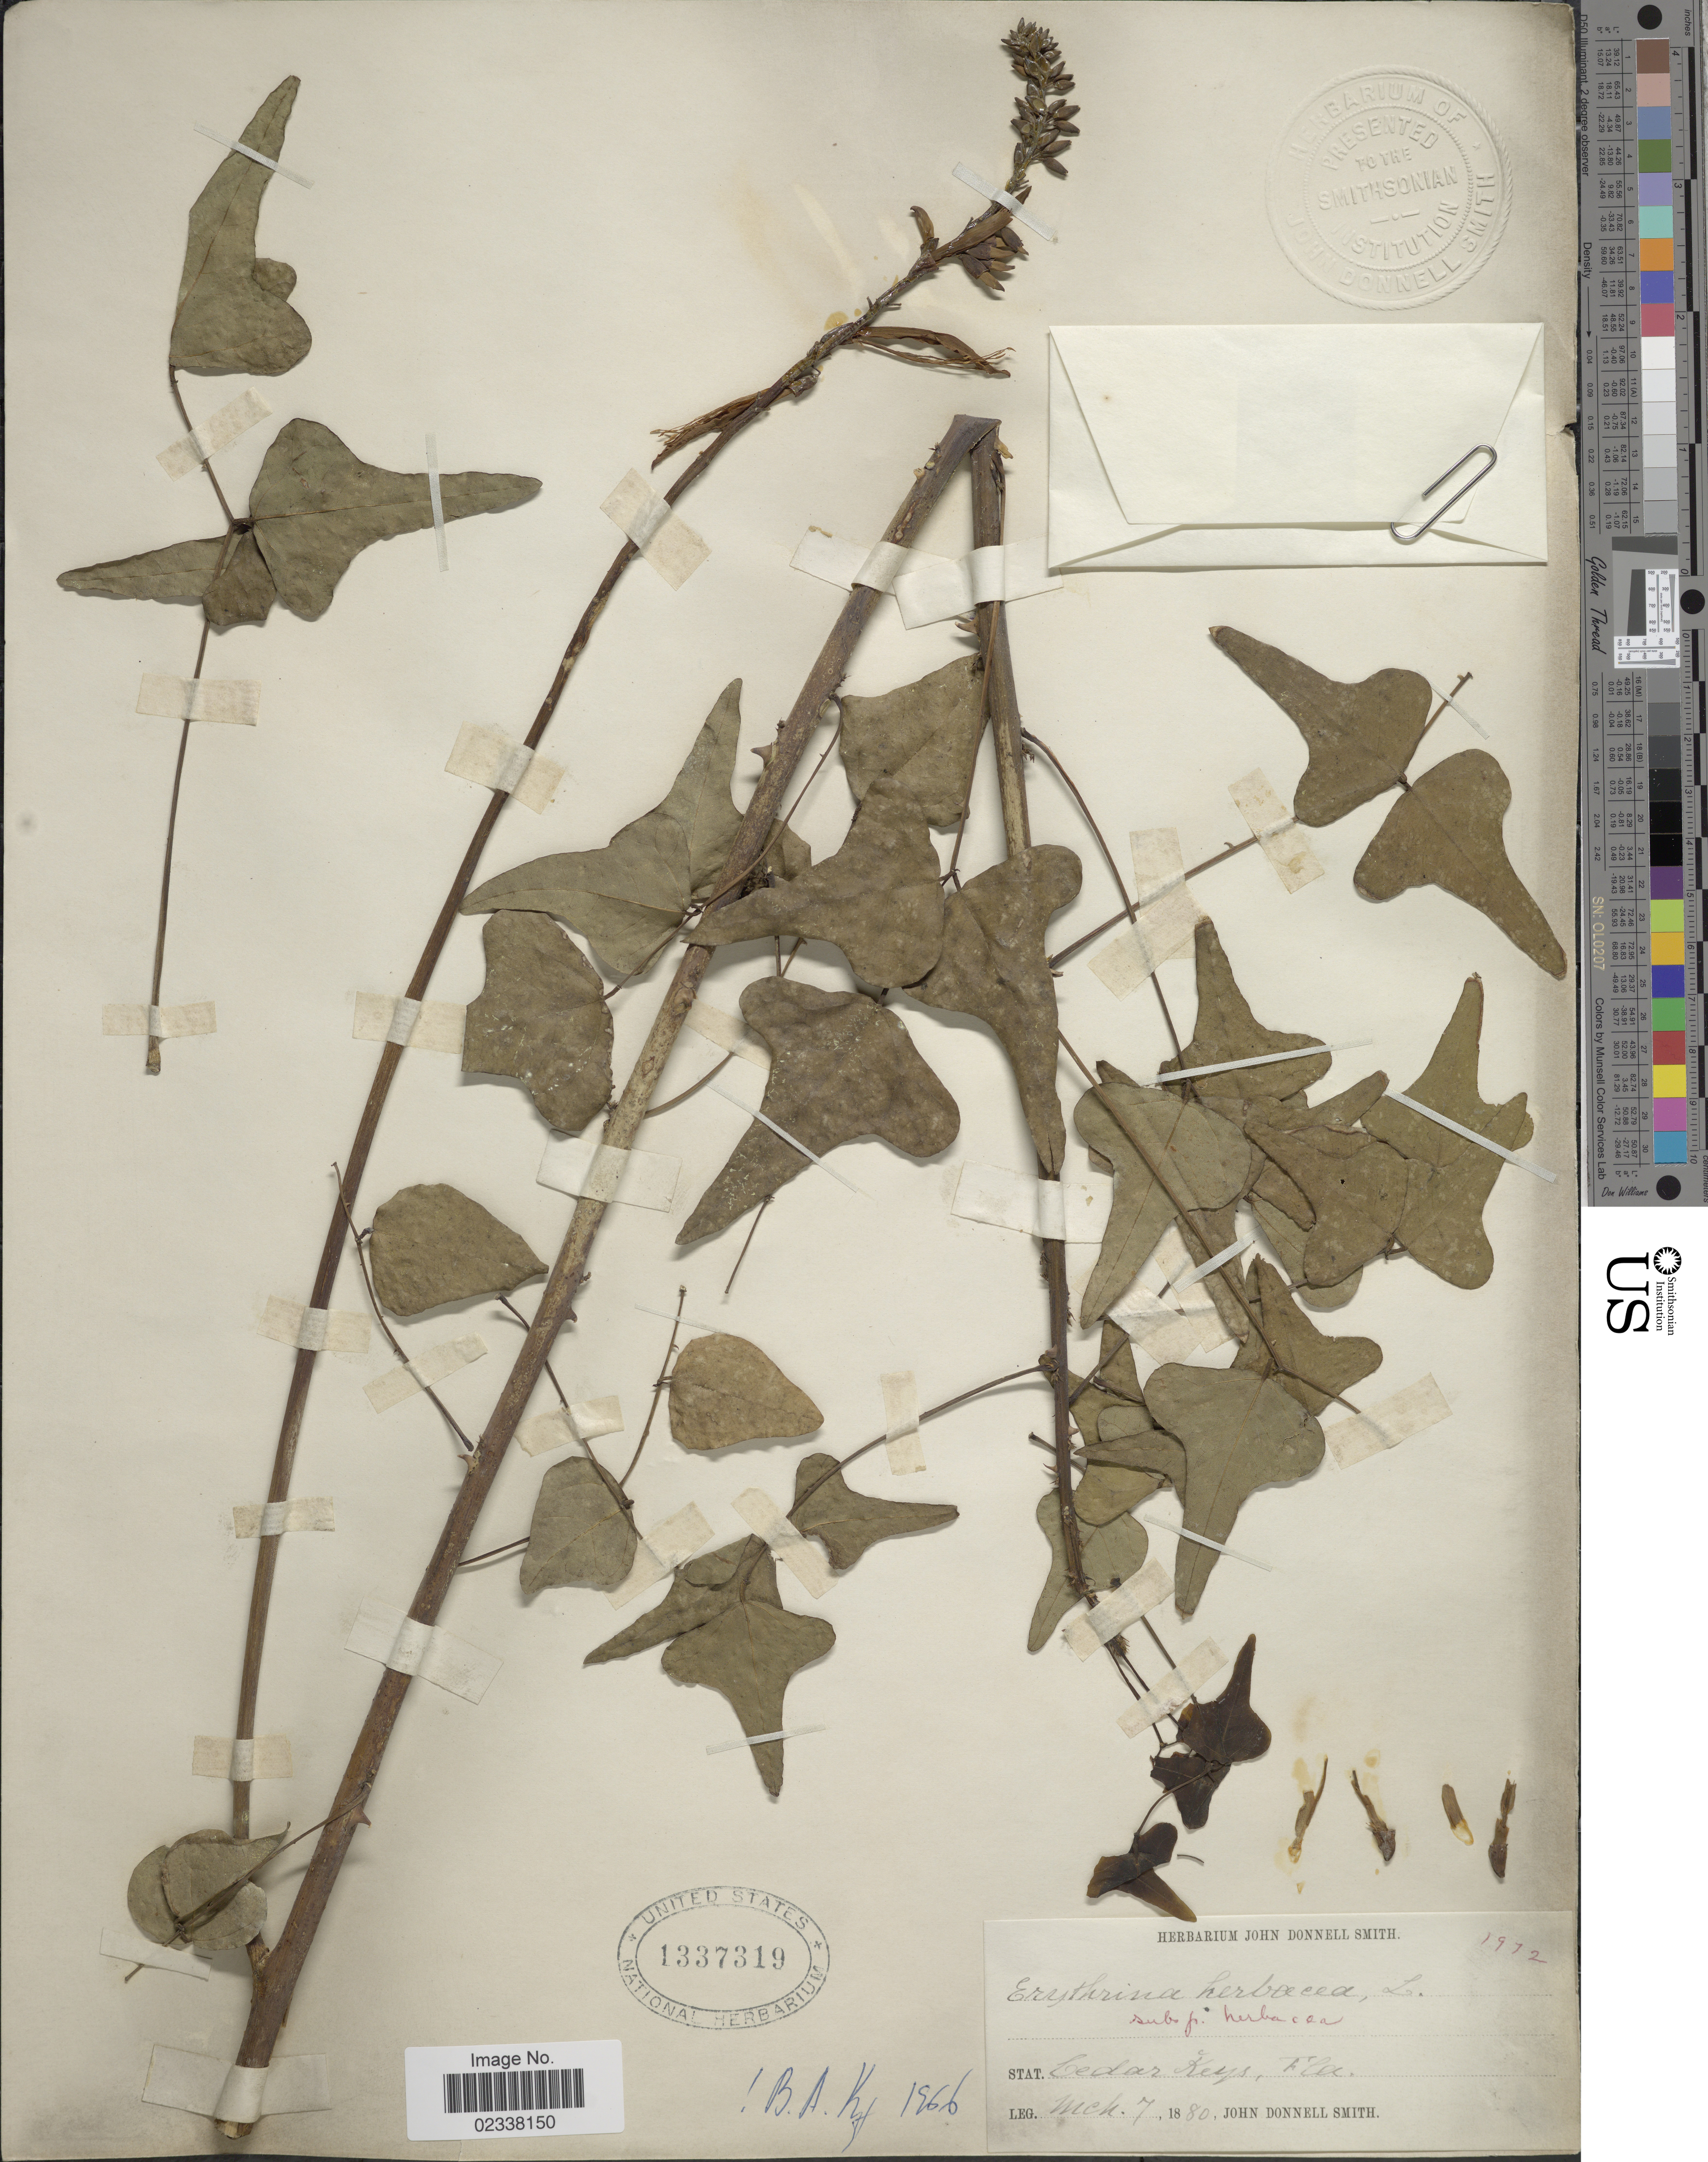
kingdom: Plantae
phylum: Tracheophyta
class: Magnoliopsida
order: Fabales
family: Fabaceae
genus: Erythrina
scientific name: Erythrina herbacea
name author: L.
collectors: J. Donnell Smith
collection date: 1880-03-07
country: United States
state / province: Florida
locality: Cedar Keys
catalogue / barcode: US 1337319